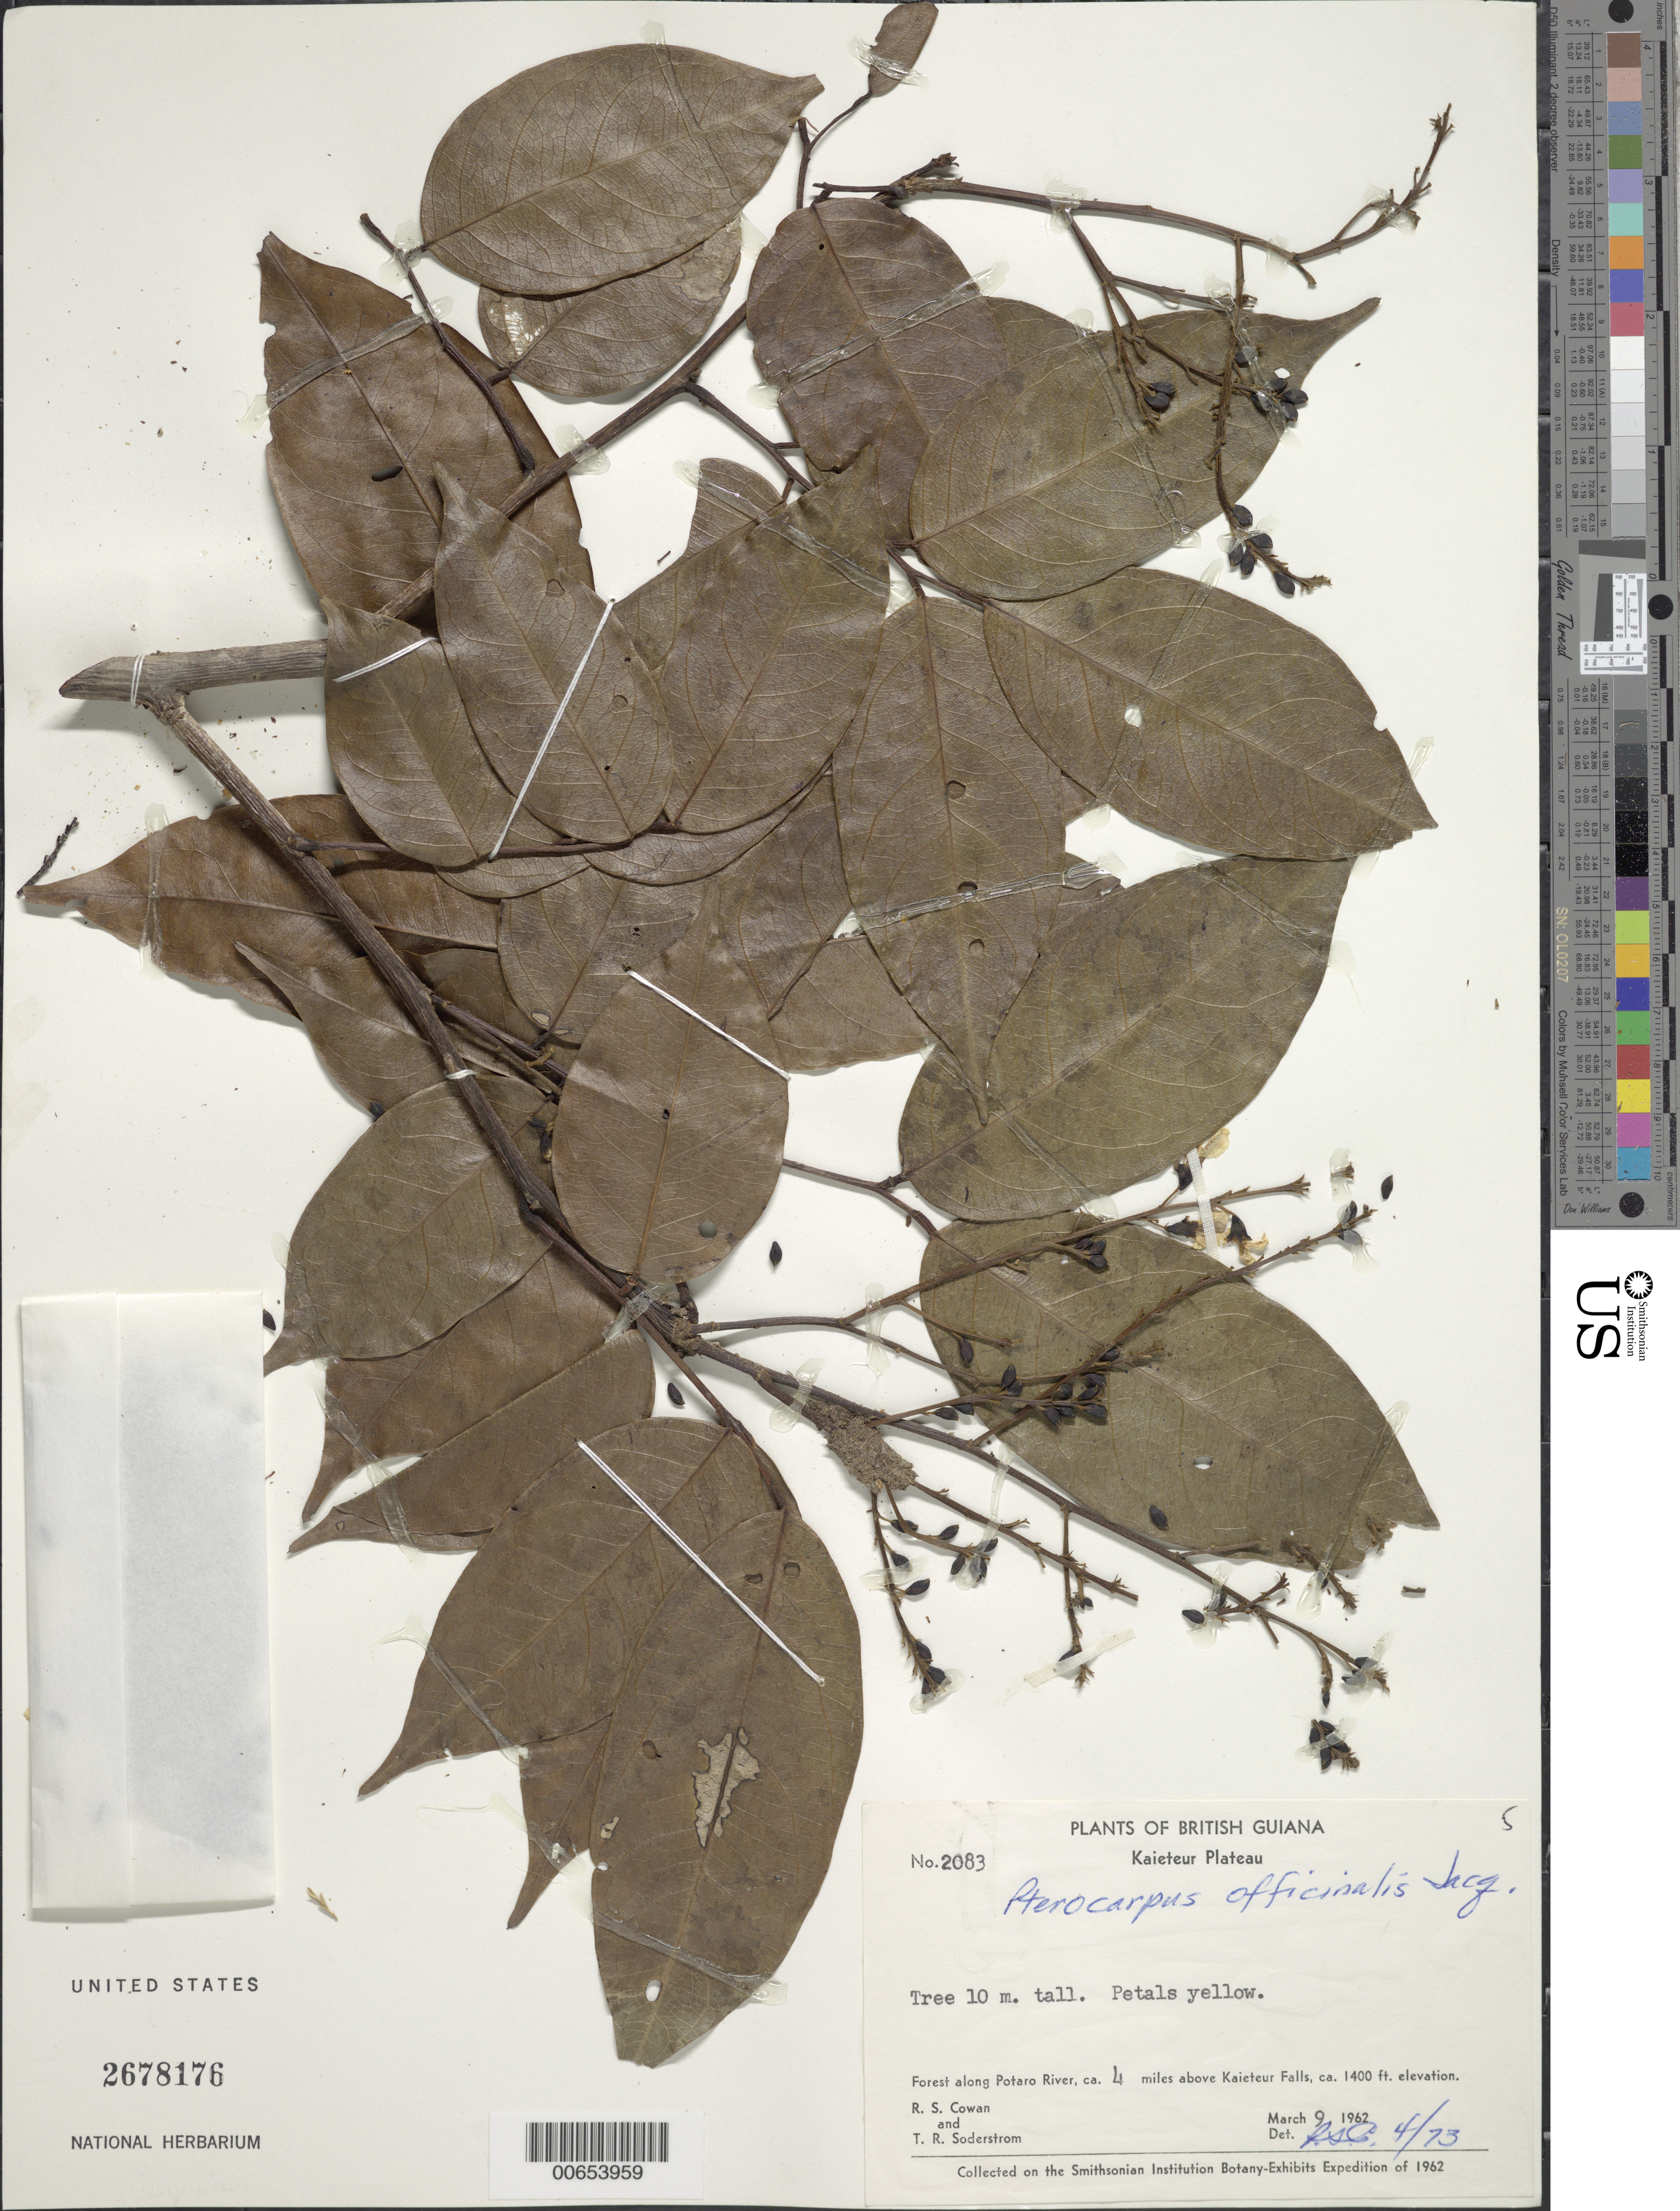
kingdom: Plantae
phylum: Tracheophyta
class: Magnoliopsida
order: Fabales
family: Fabaceae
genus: Pterocarpus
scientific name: Pterocarpus officinalis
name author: Jacq.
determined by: Cowan, R. S.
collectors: R. S. Cowan & T. R. Soderstrom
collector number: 2083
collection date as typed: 9-Mar-62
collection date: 1962-03-09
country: Guyana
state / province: Potaro-Siparuni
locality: Kaieteur Plateau, Potaro R., 4 mi. above Kaieteur Falls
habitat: Forest along river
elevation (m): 427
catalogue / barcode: US 2678176